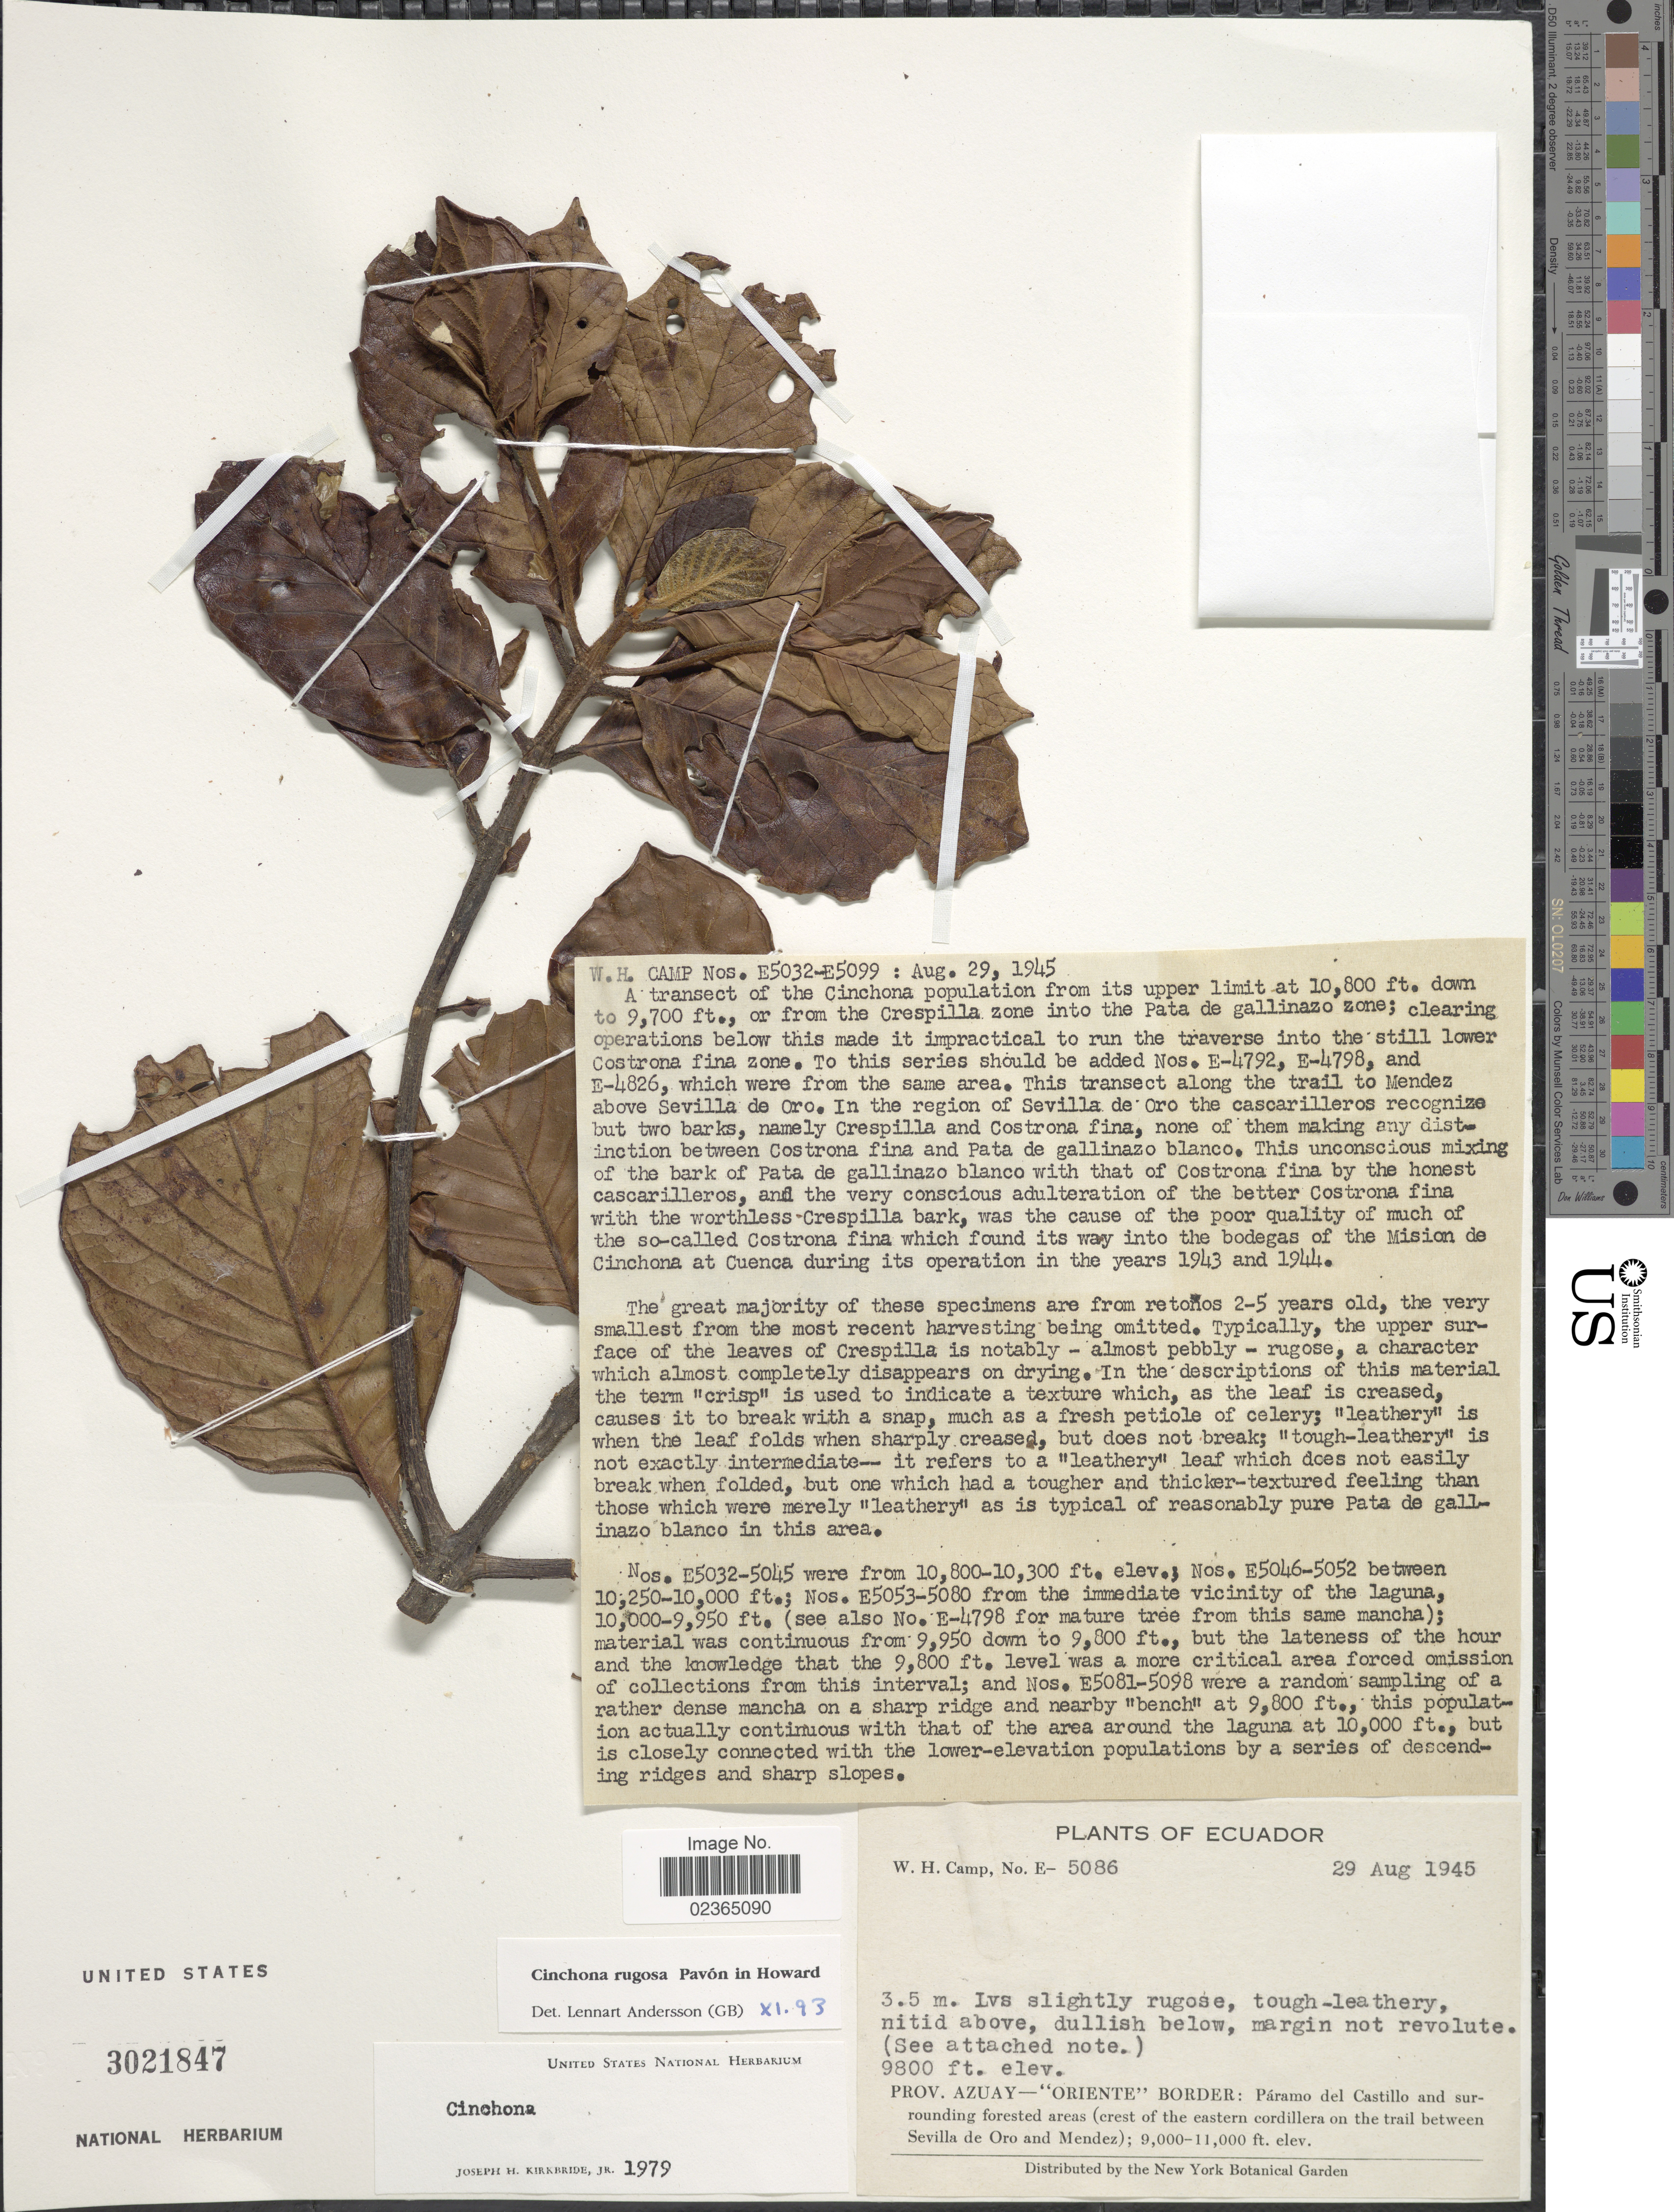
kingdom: Plantae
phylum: Tracheophyta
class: Magnoliopsida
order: Gentianales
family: Rubiaceae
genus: Cinchona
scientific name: Cinchona rugosa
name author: Pav.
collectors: W. H. Camp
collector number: E-5086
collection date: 1945-08-29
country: Ecuador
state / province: Azuay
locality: Oriente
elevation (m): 2987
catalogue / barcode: US 3021847